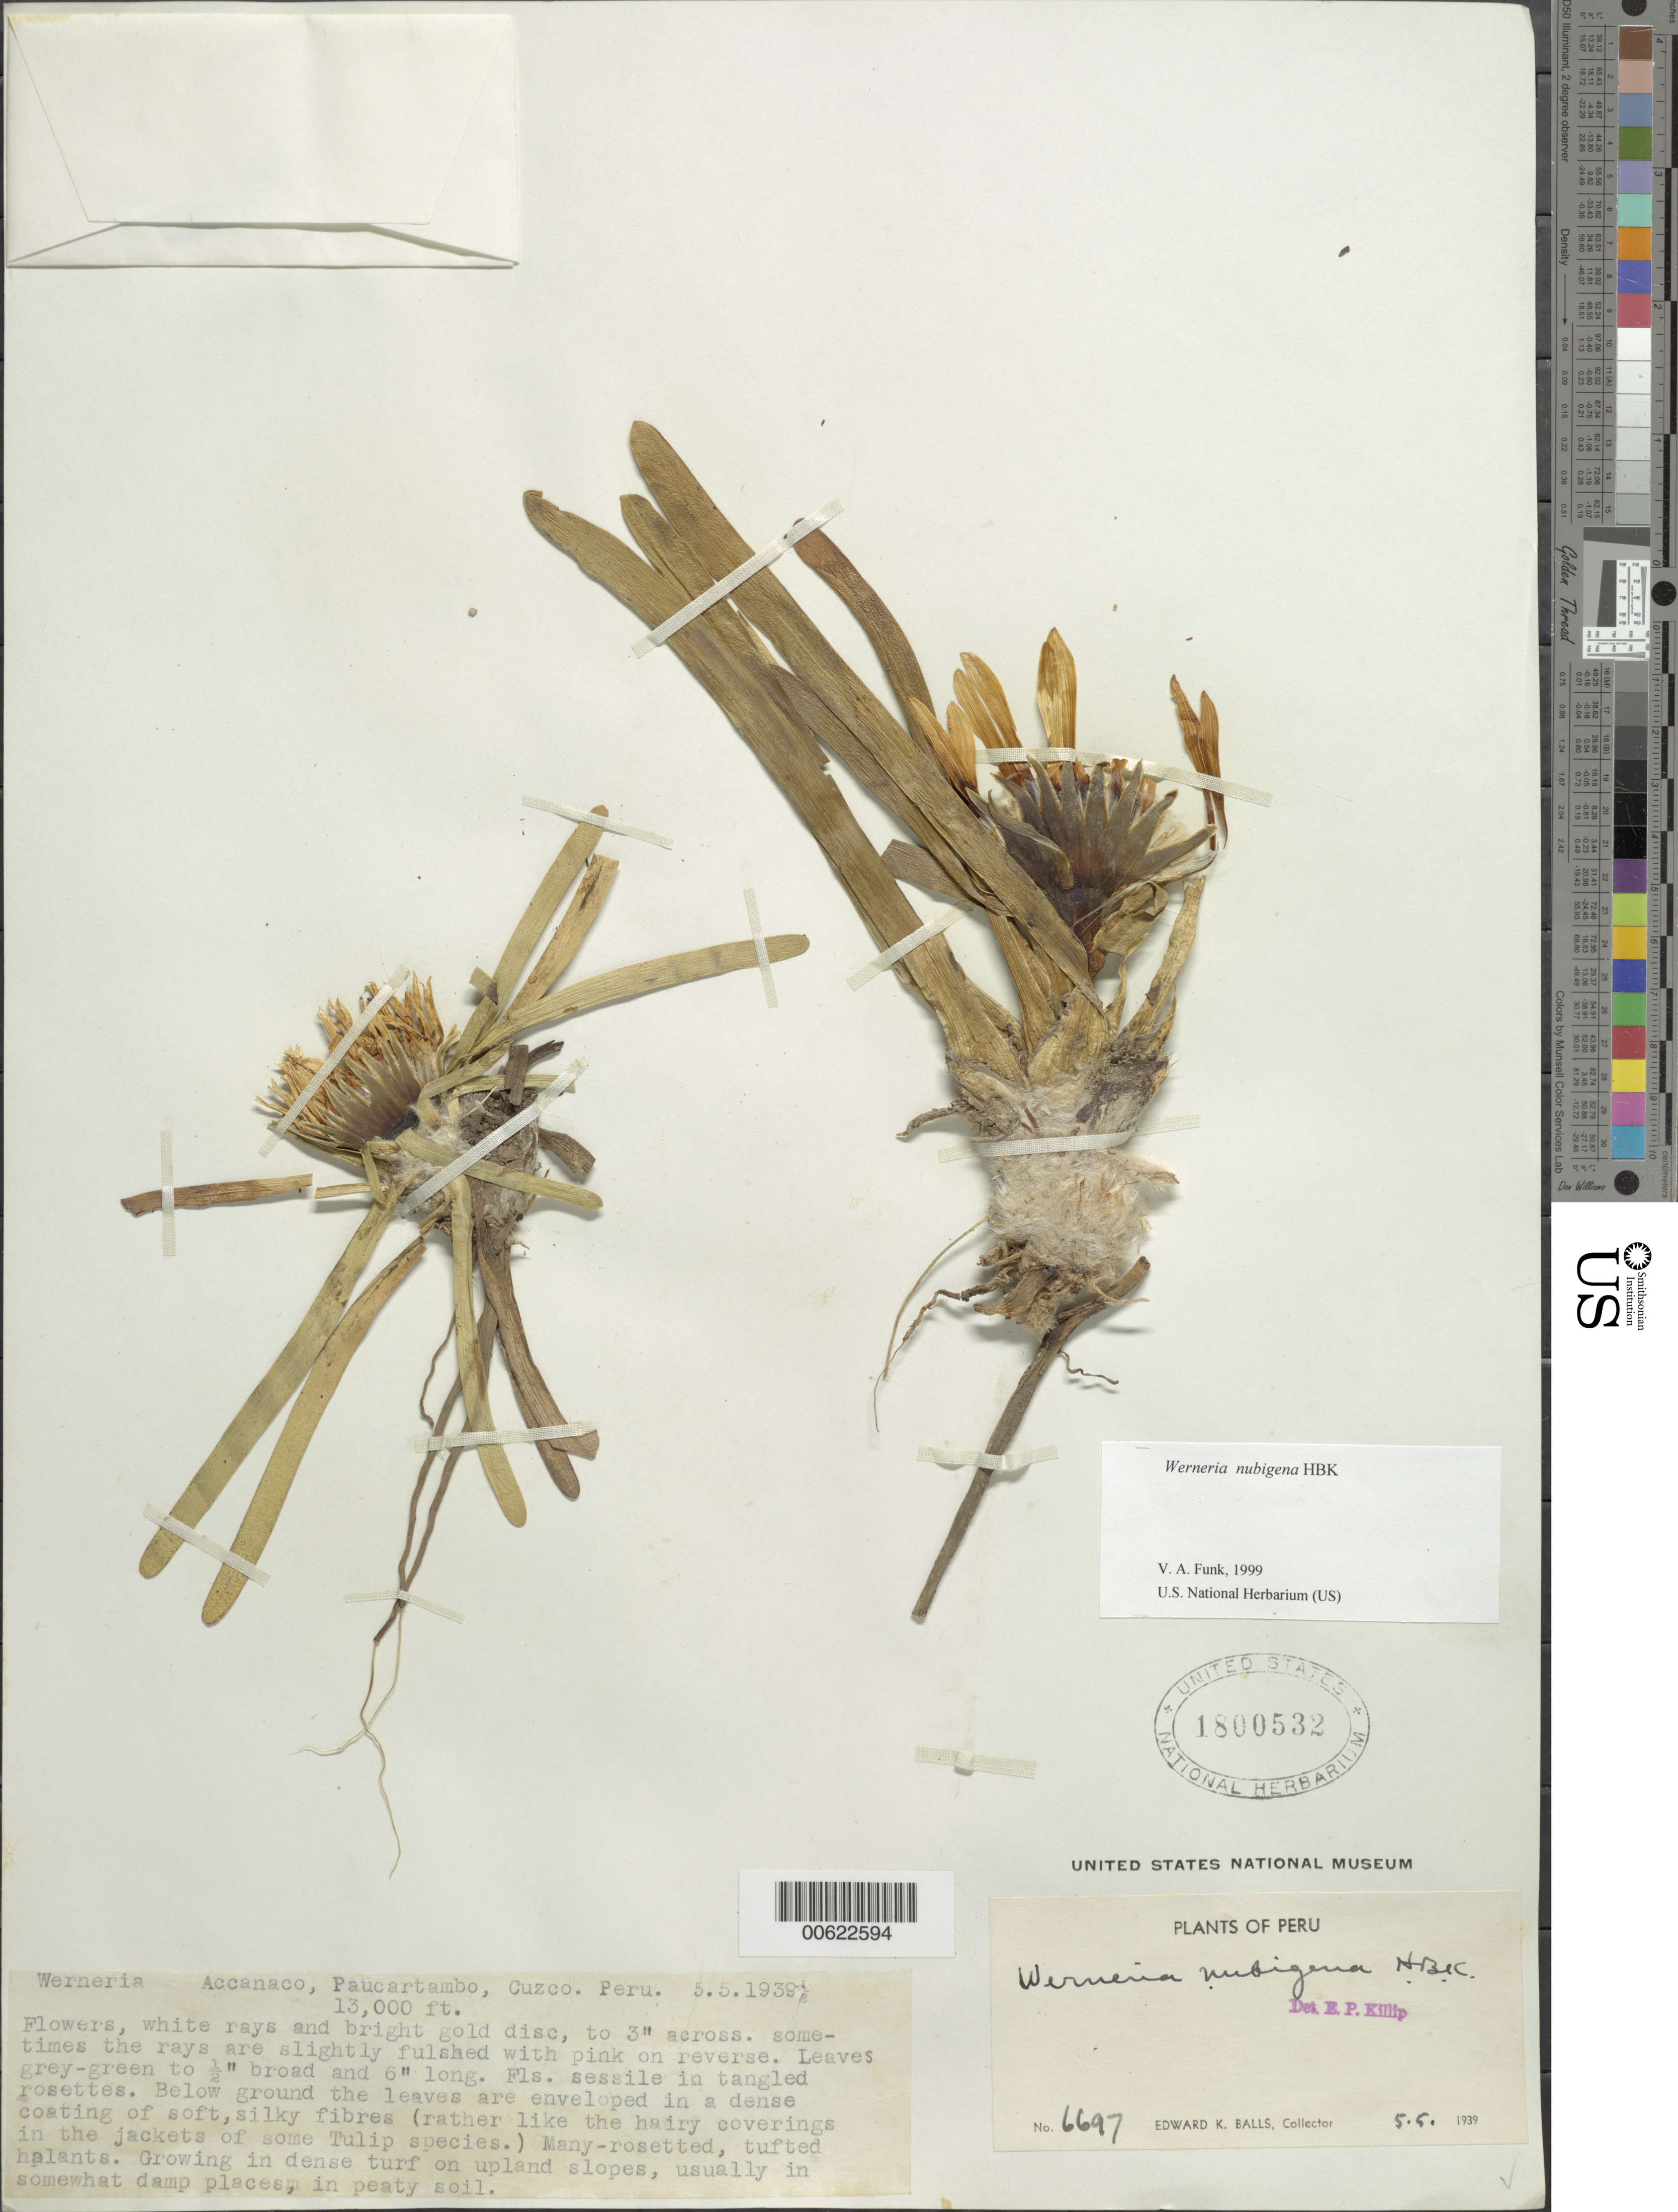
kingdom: Plantae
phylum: Tracheophyta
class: Magnoliopsida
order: Asterales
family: Asteraceae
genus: Werneria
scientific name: Werneria nubigena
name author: Kunth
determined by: Funk, Vicki A., (BOT), Smithsonian Institution - National Museum of Natural History (UNITED STATES)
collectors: E. K. Balls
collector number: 6697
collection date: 1939-05-05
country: Peru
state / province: Cusco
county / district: Paucartambo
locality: Accanaco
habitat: Growing in dense turf on upland slopes usually in somewhat damp places and in peaty soil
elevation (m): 39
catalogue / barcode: US 1800532